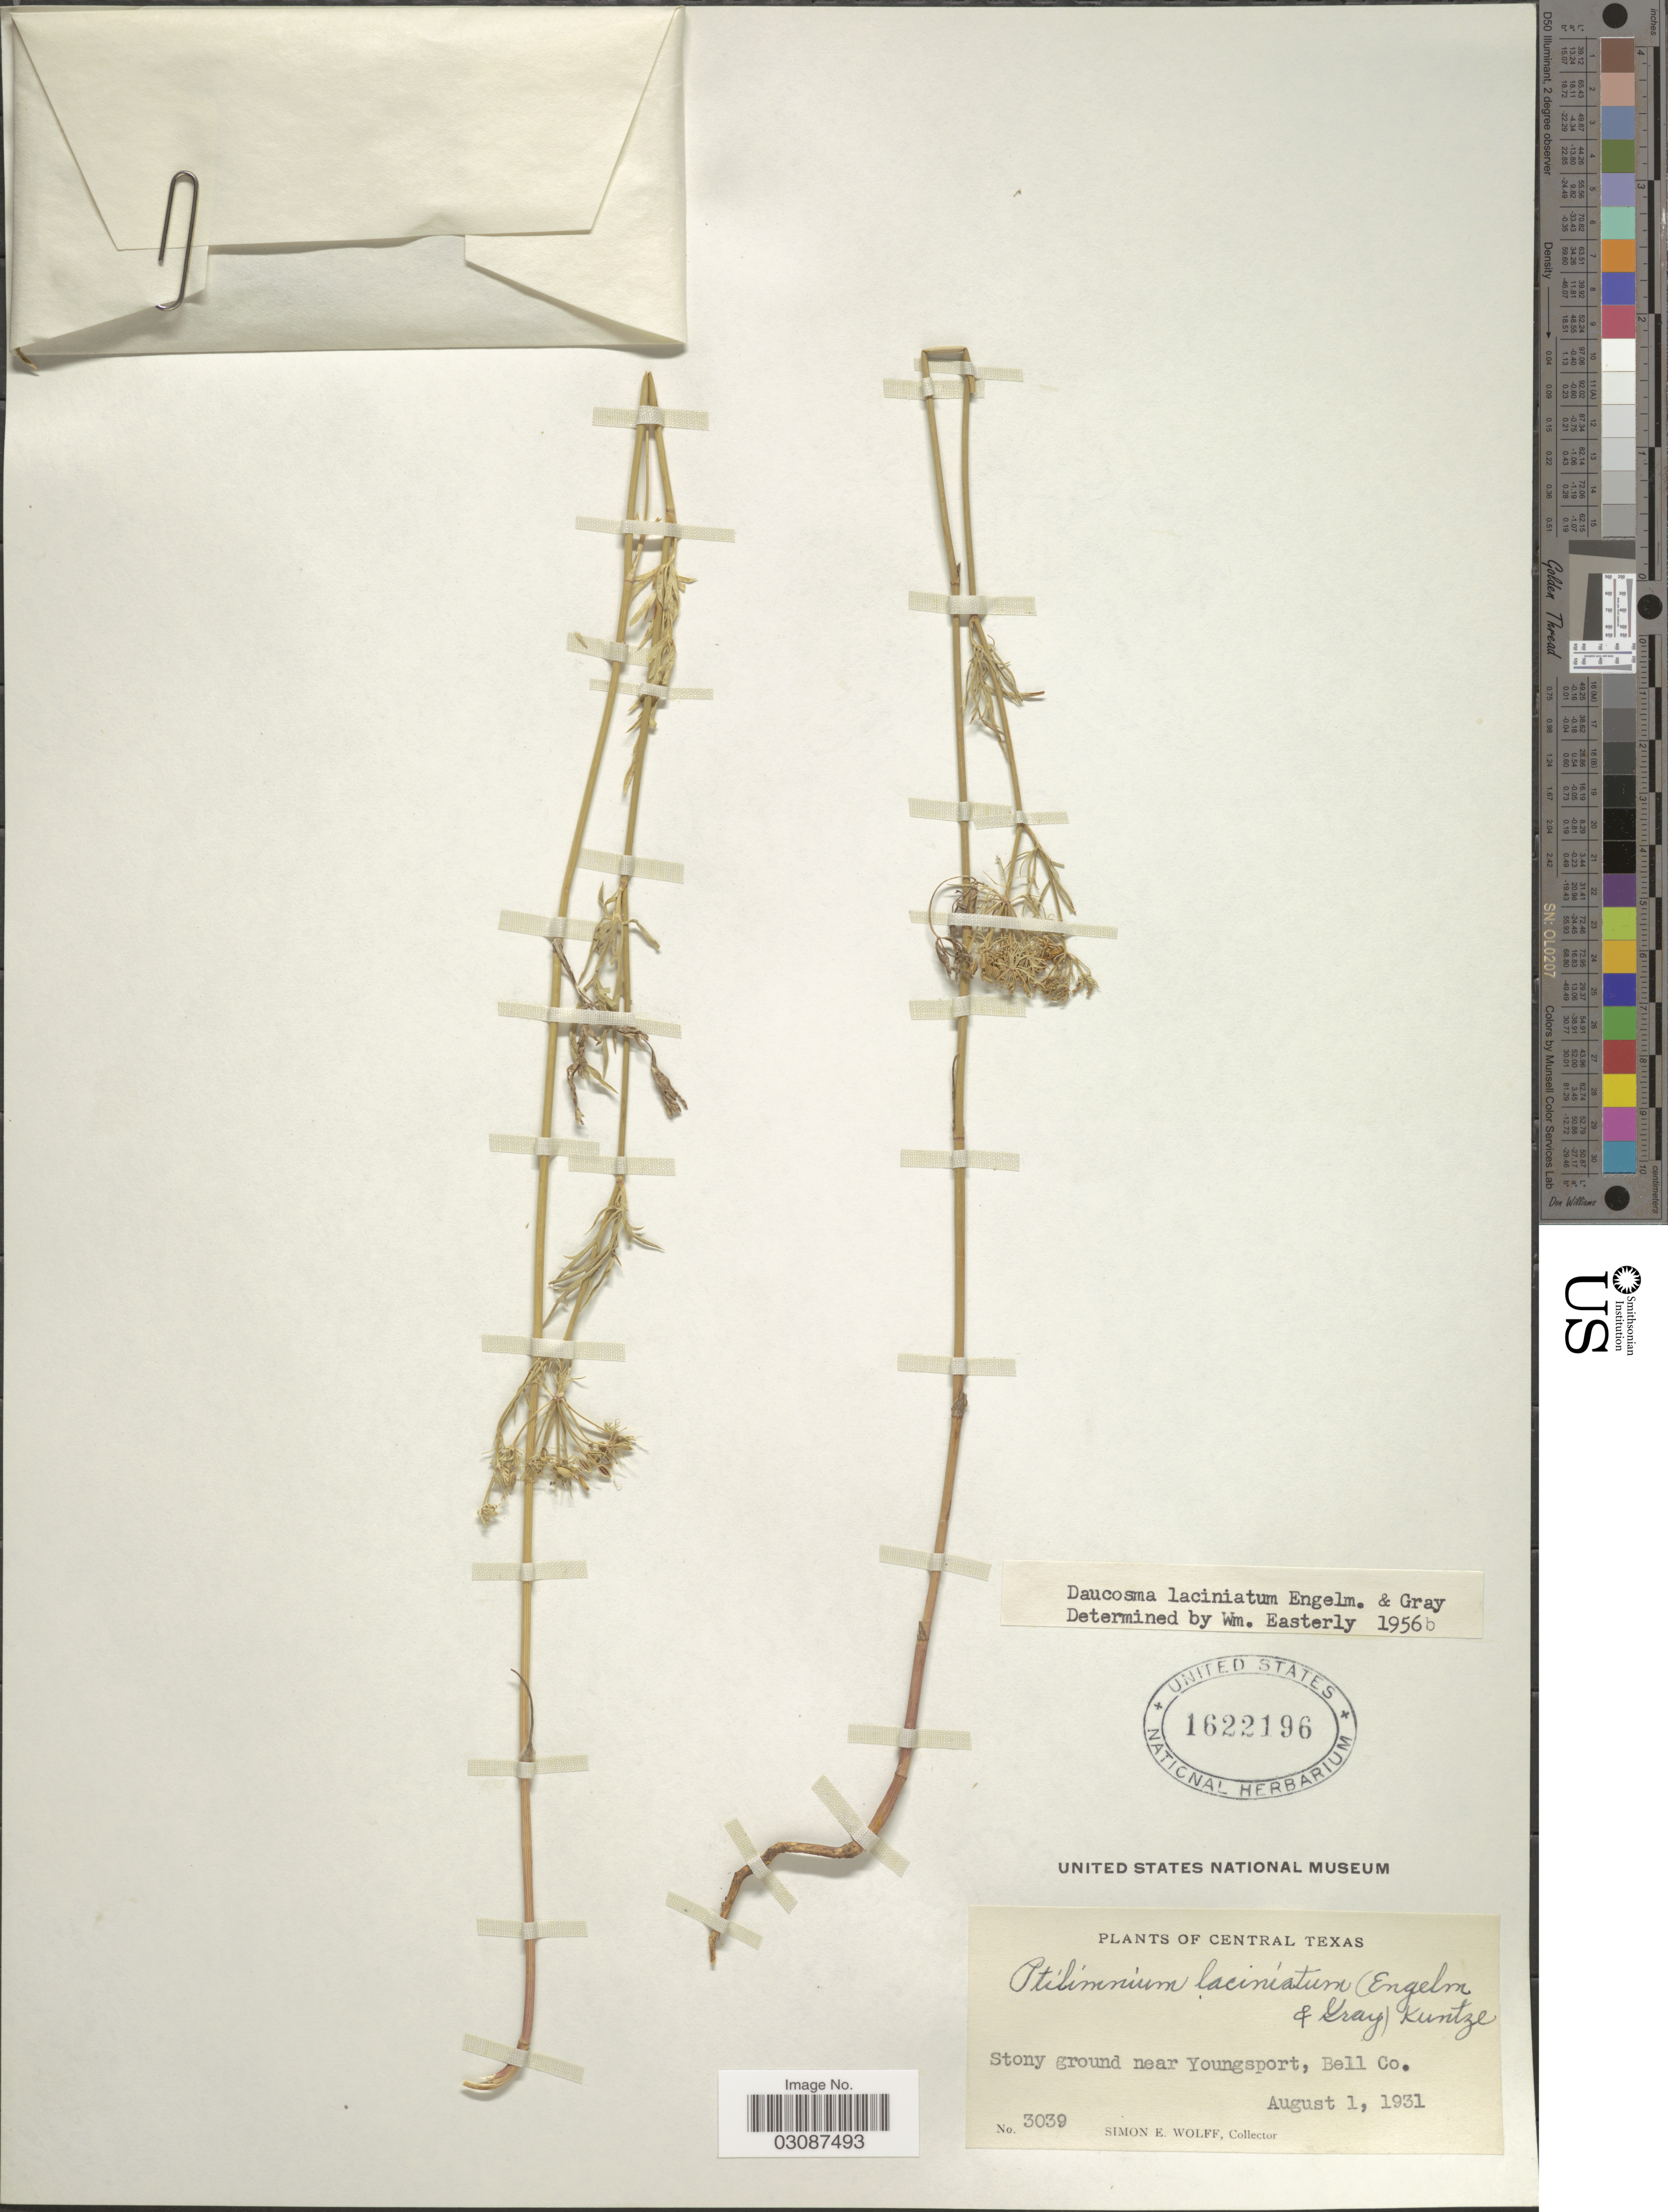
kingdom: Plantae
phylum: Tracheophyta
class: Magnoliopsida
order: Apiales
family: Apiaceae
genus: Daucosma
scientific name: Daucosma laciniata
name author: Engelm. & A. Gray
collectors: S. E. Wolff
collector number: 3039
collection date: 1931-08-01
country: United States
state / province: Texas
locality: Central Texas. Stony ground near Youngsport, Bell Co.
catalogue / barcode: US 1622196